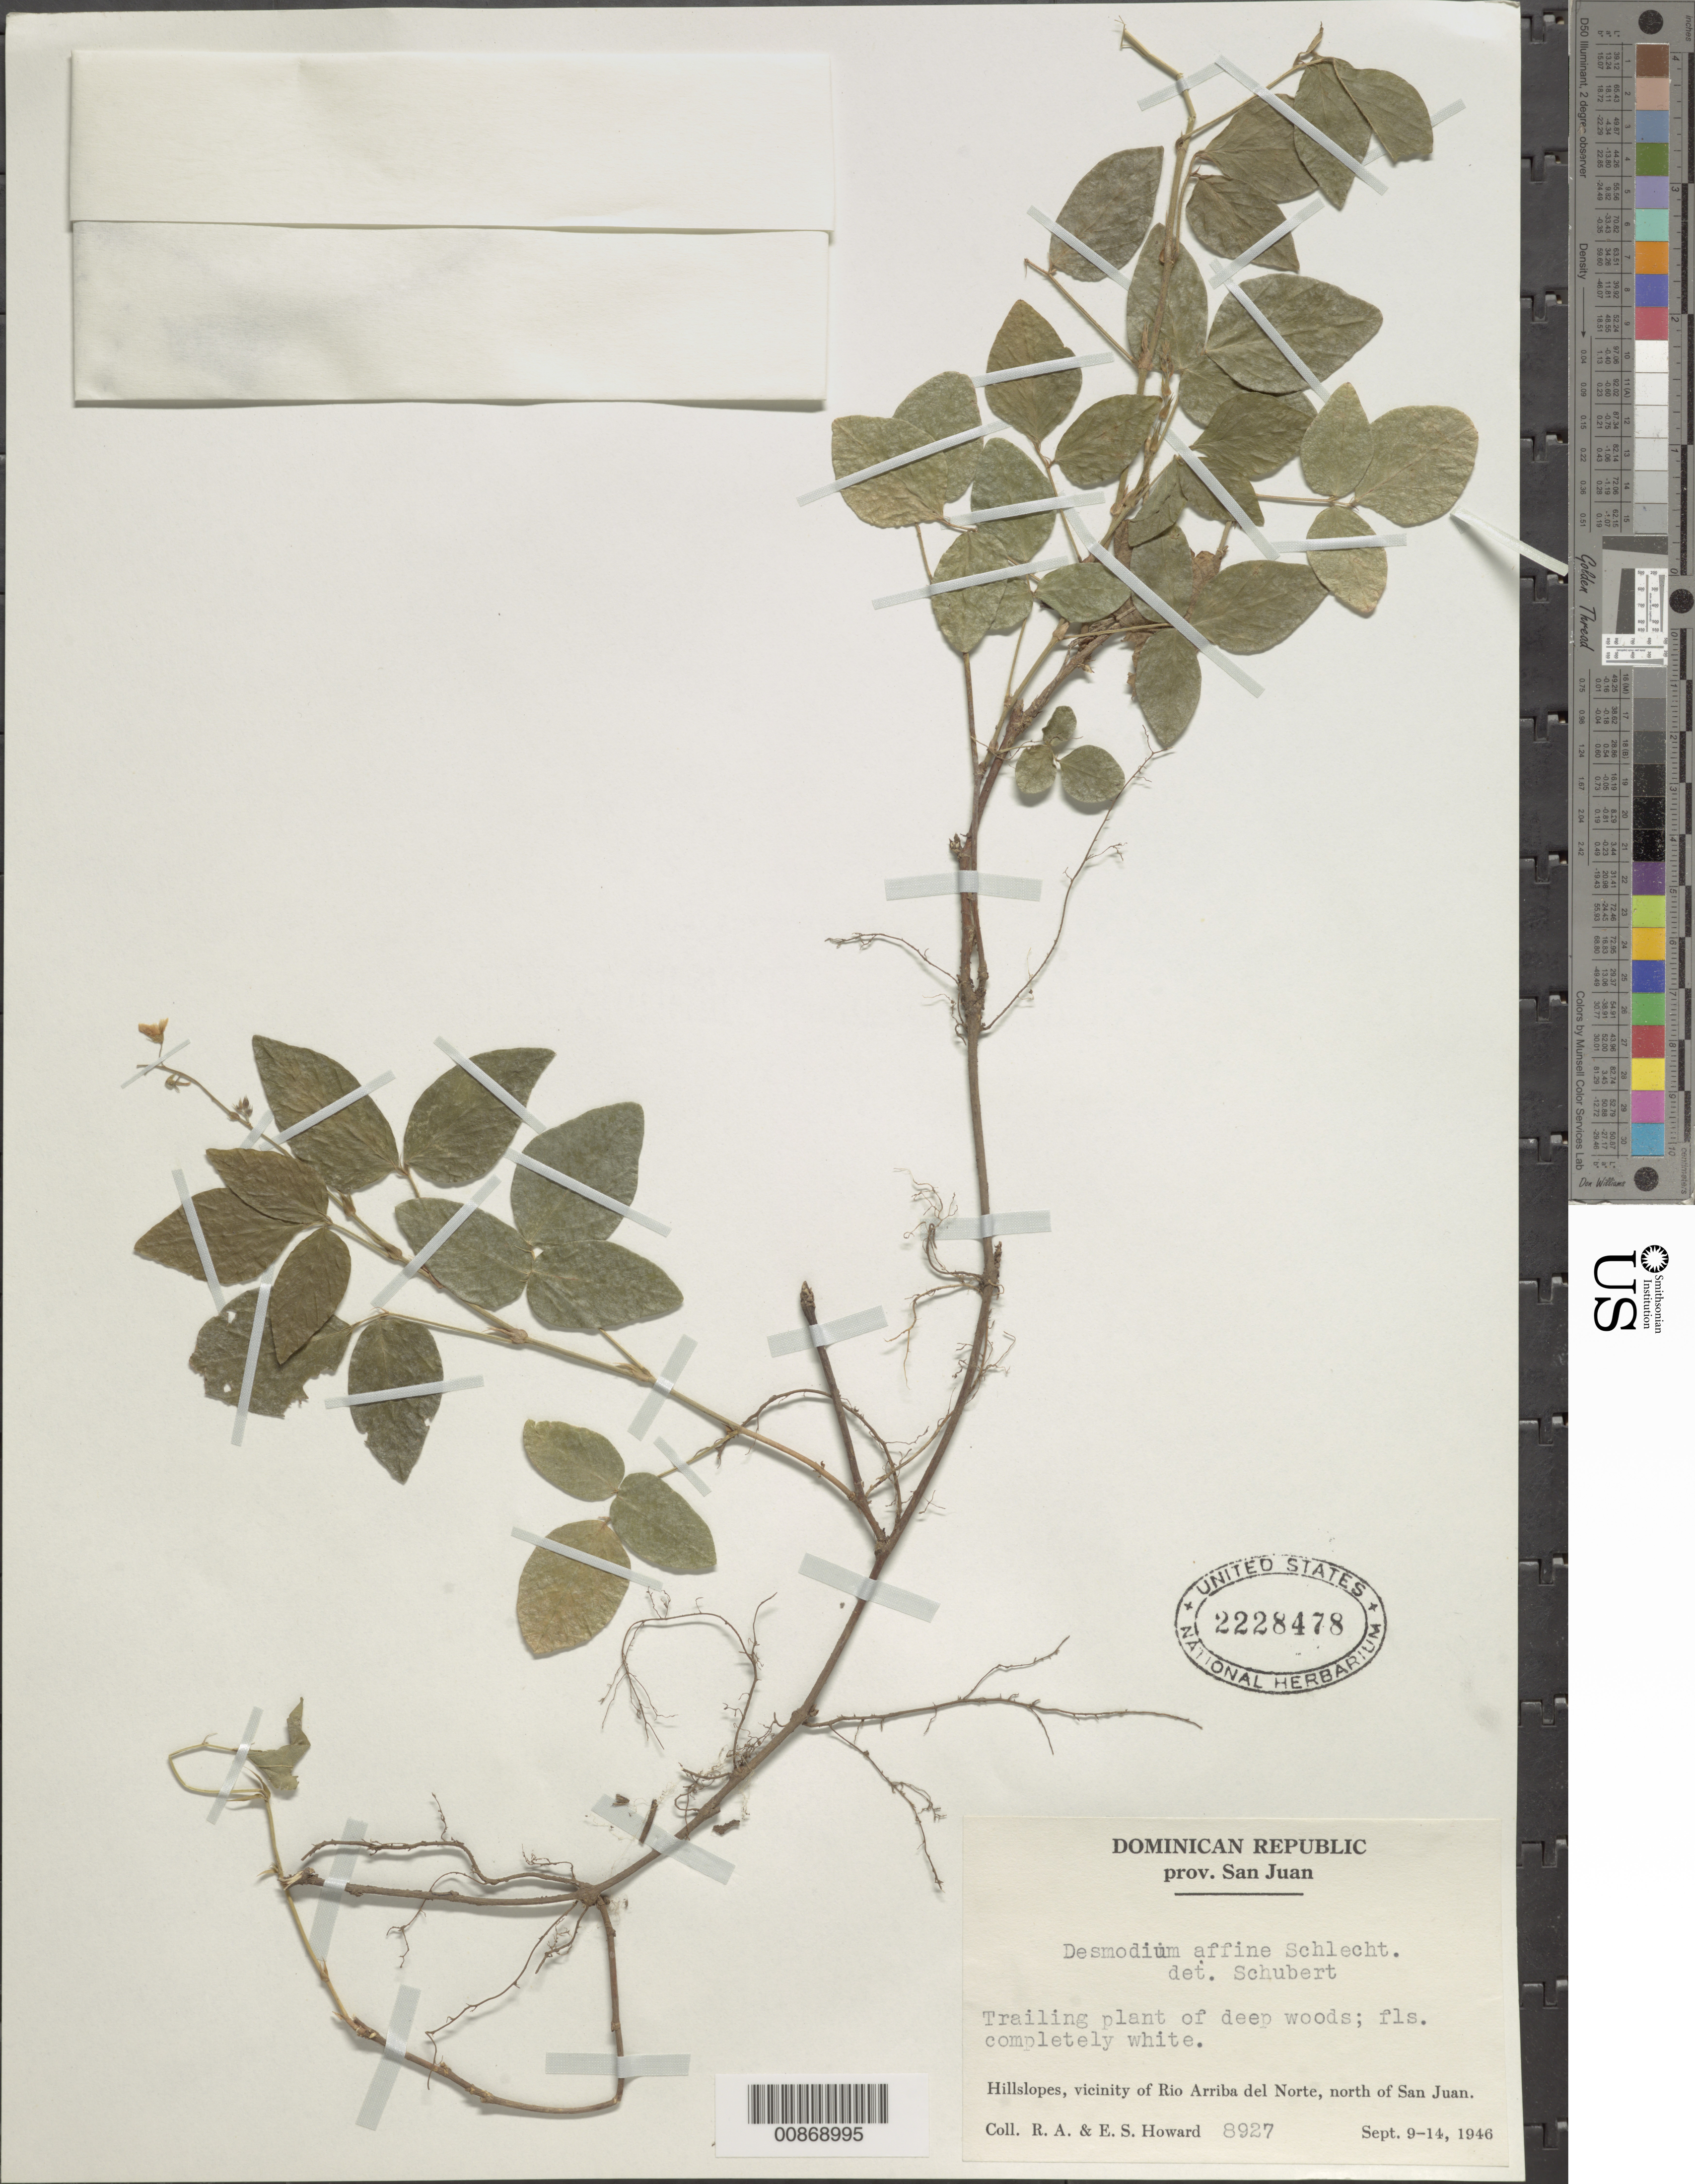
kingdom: Plantae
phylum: Tracheophyta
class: Magnoliopsida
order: Fabales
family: Fabaceae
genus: Desmodium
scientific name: Desmodium affine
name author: Schltdl.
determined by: Schubert, Bernice G.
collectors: R. A. Howard & E. S. Howard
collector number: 8927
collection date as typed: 09 Sep 1946 to 14 Sep 1946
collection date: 1946-09-09/1946-09-14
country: Dominican Republic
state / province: San Juan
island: Hispaniola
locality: Vicinity of Río Arriba del Norte, north of San Juan.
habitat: Plant of deep woods. Hillslopes.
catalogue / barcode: US 2228478